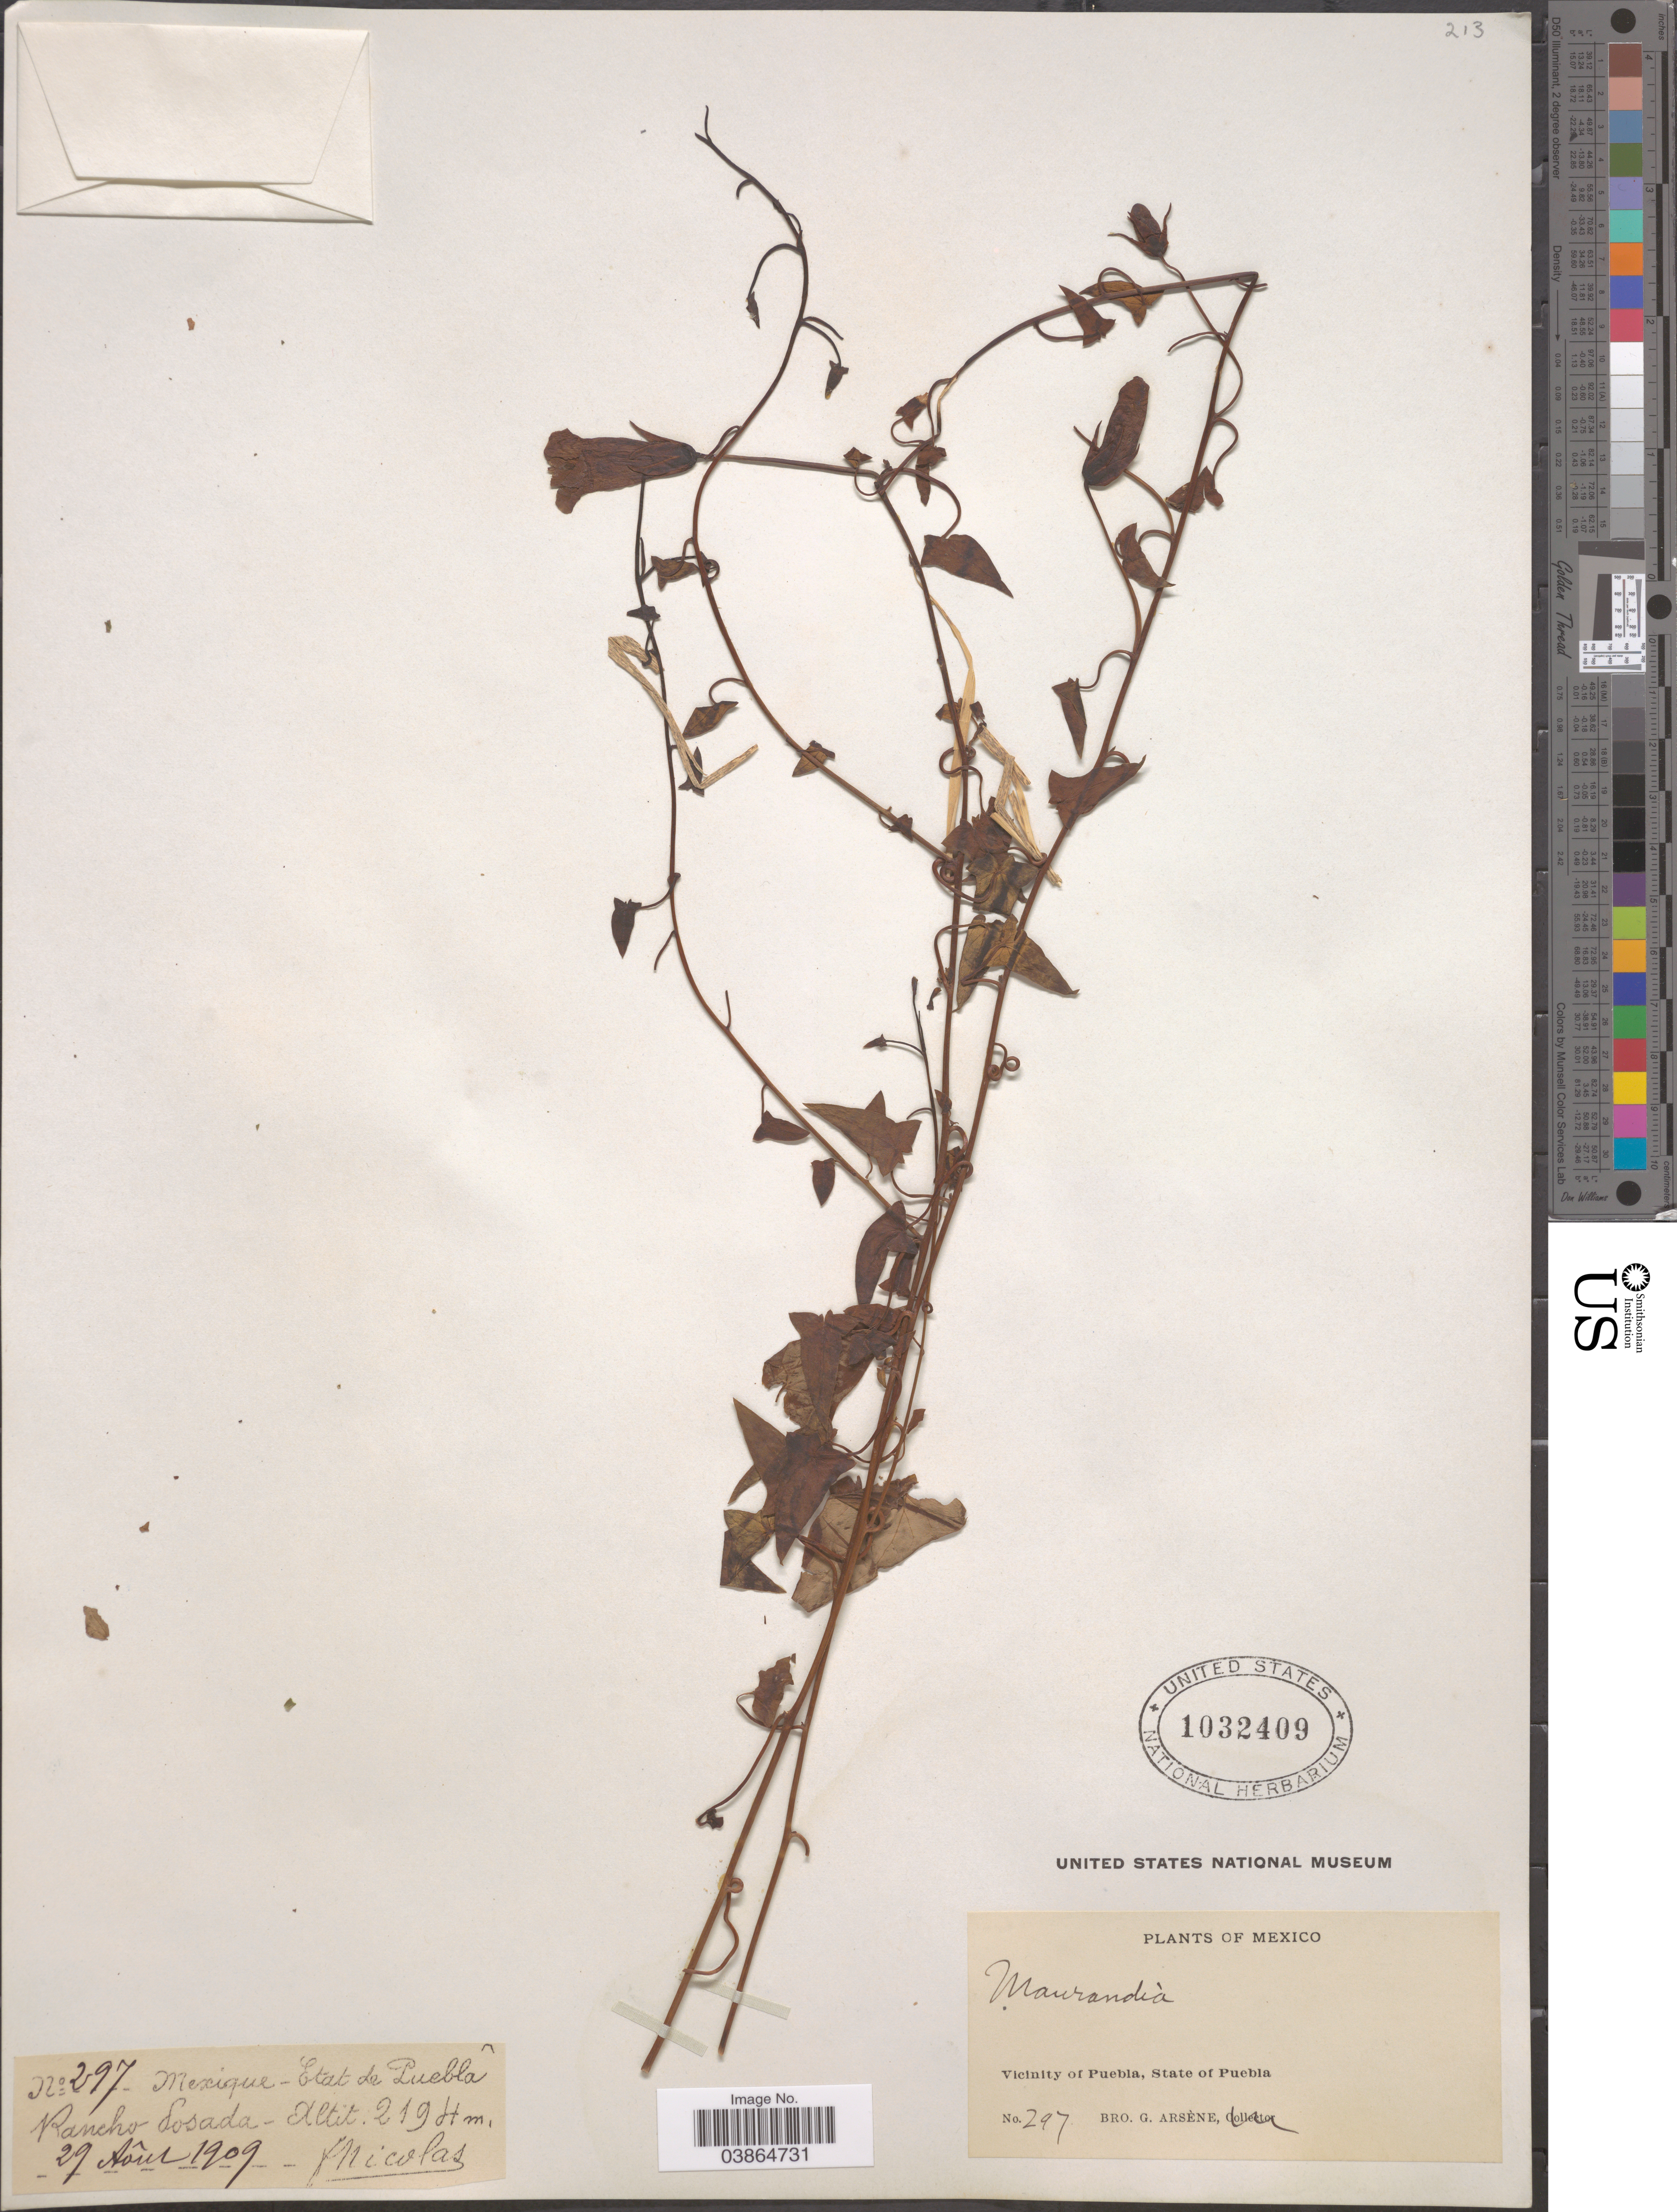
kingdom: Plantae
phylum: Tracheophyta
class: Magnoliopsida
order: Lamiales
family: Plantaginaceae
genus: Maurandya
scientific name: Maurandya sp.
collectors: Bro. G. Arsène & F. Nicolas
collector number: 297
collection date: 1909-08-29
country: Mexico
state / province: Puebla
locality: Vicinity of Puebla, State of Puebla. Rancho Losada.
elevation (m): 2194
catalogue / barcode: US 1032409